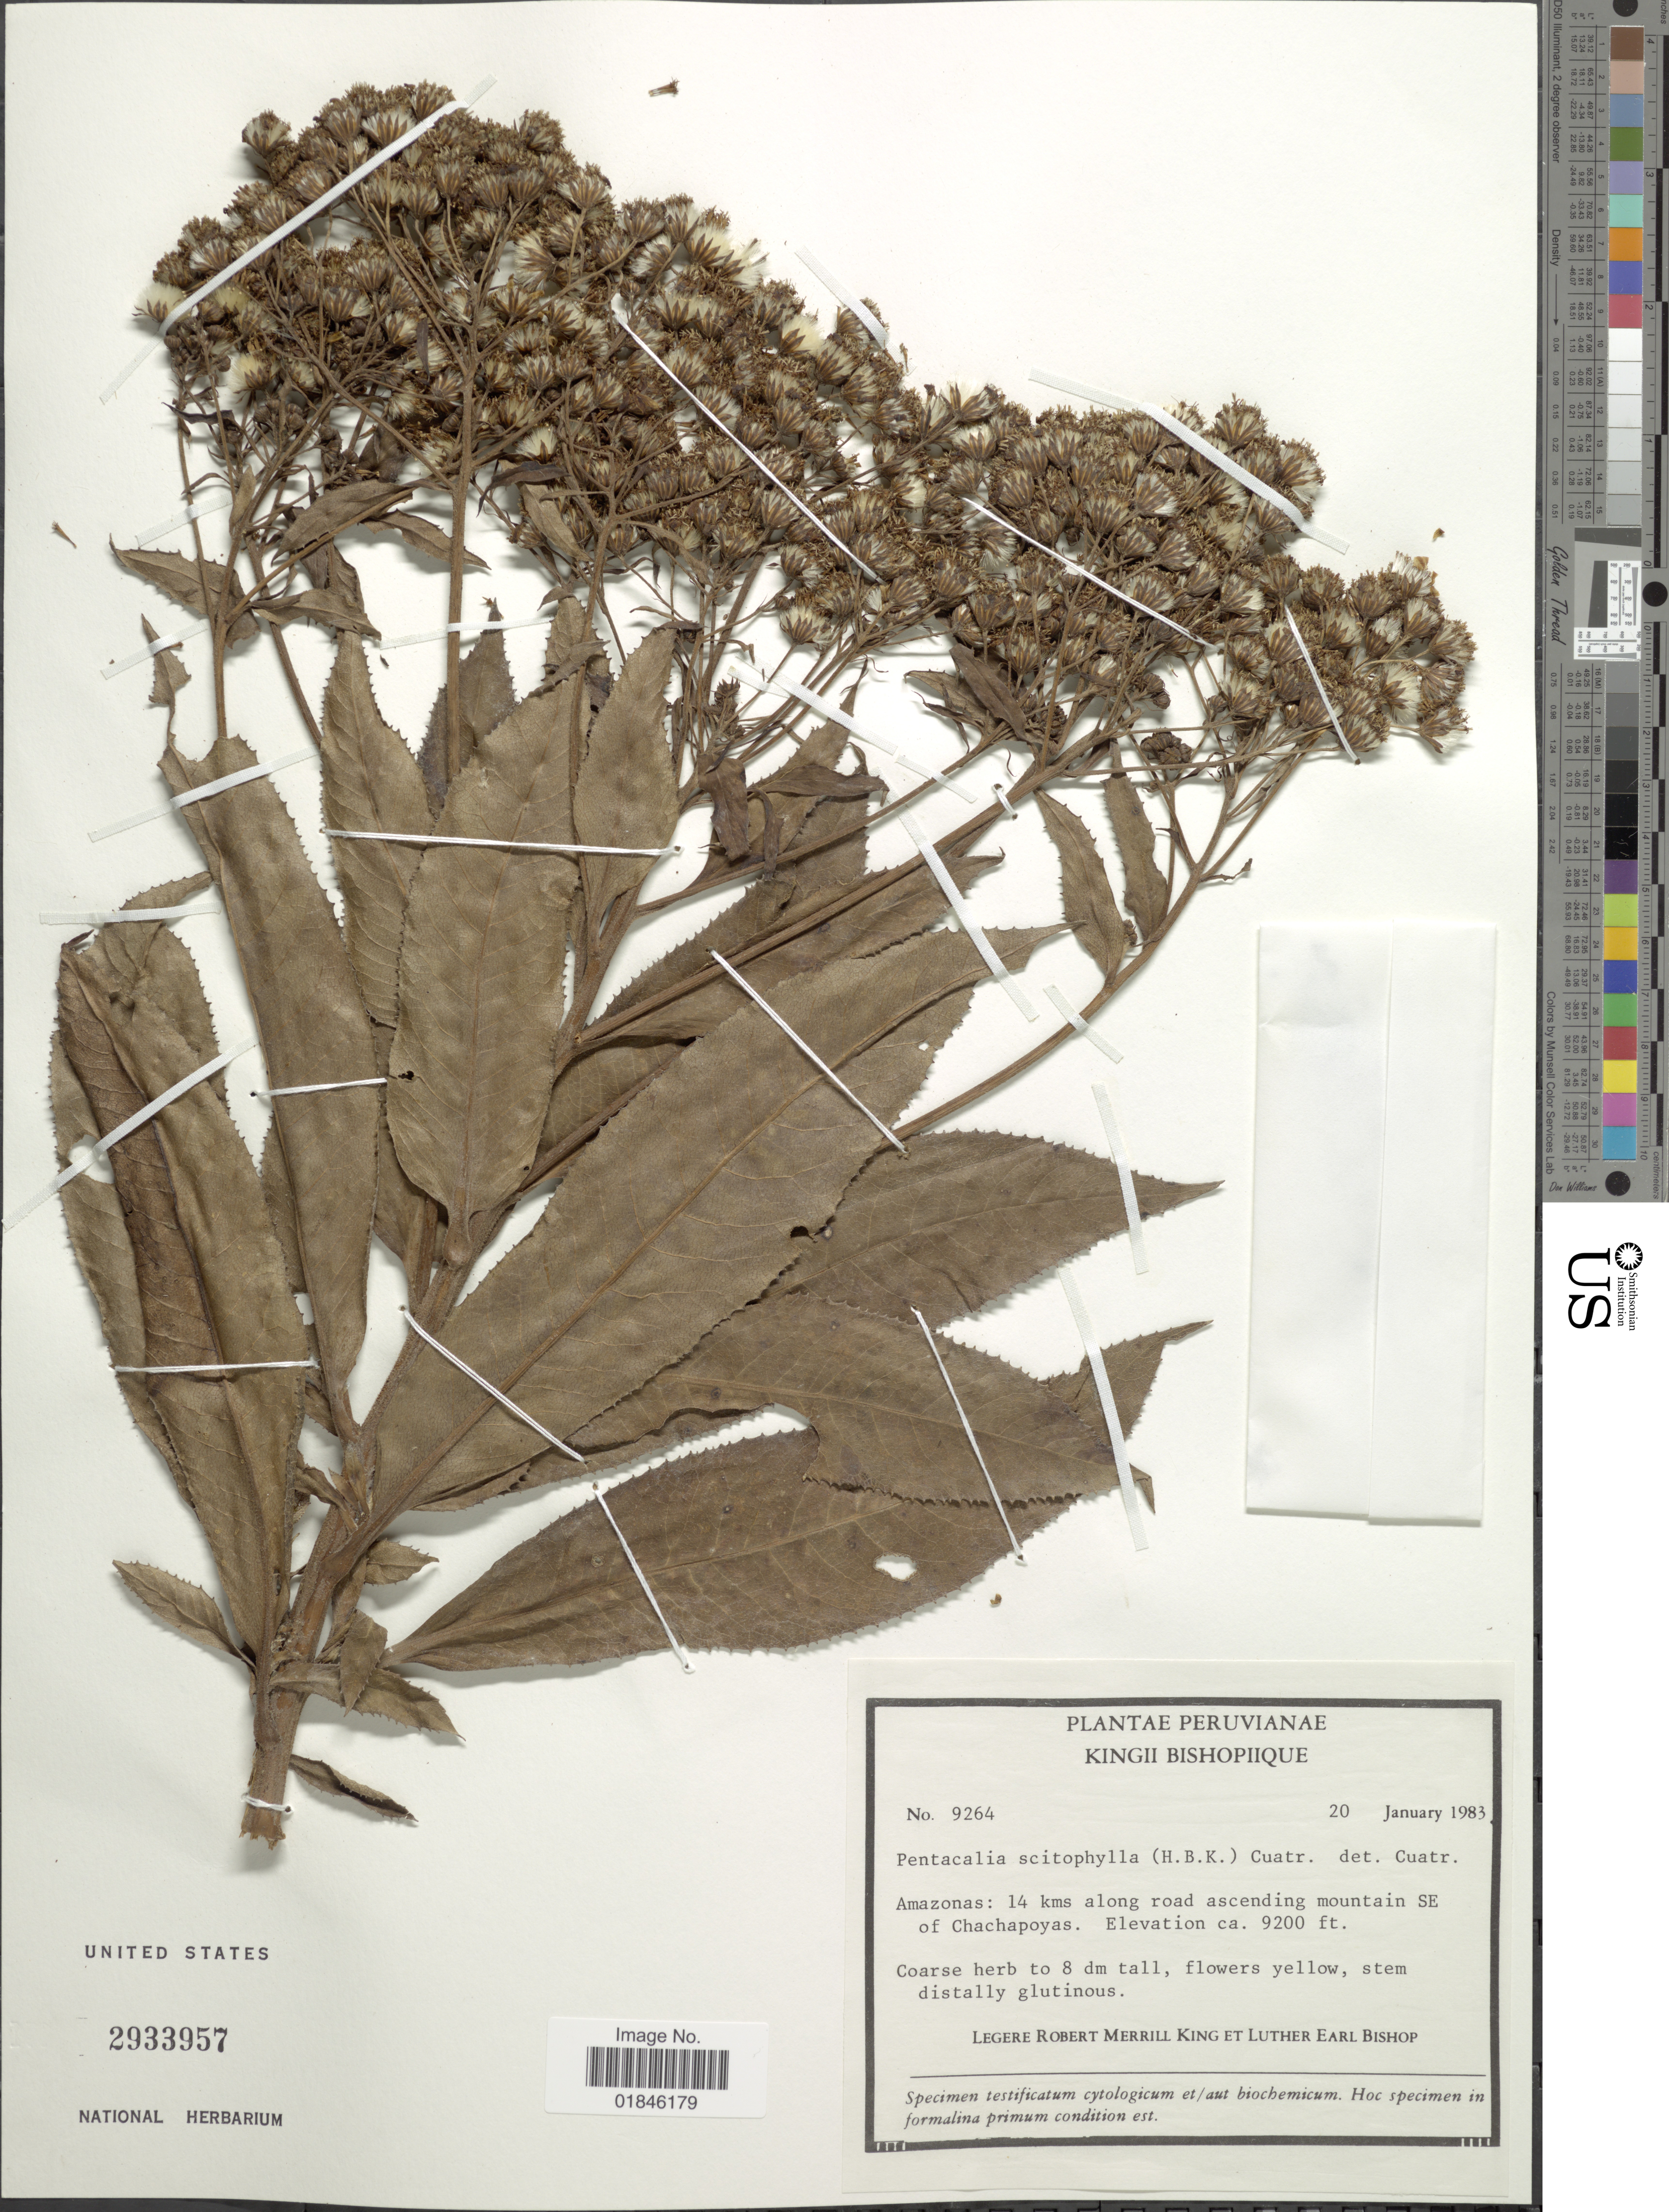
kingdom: Plantae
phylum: Tracheophyta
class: Magnoliopsida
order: Asterales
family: Asteraceae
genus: Pentacalia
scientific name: Pentacalia scitophylla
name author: Kunth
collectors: R. M. King & L. E. Bishop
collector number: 9264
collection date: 1983-01-20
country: Peru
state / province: Amazonas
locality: Amazonas: 14 kms along road ascending mountain SE of Chachapoyas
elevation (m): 2804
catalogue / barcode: US 2933957